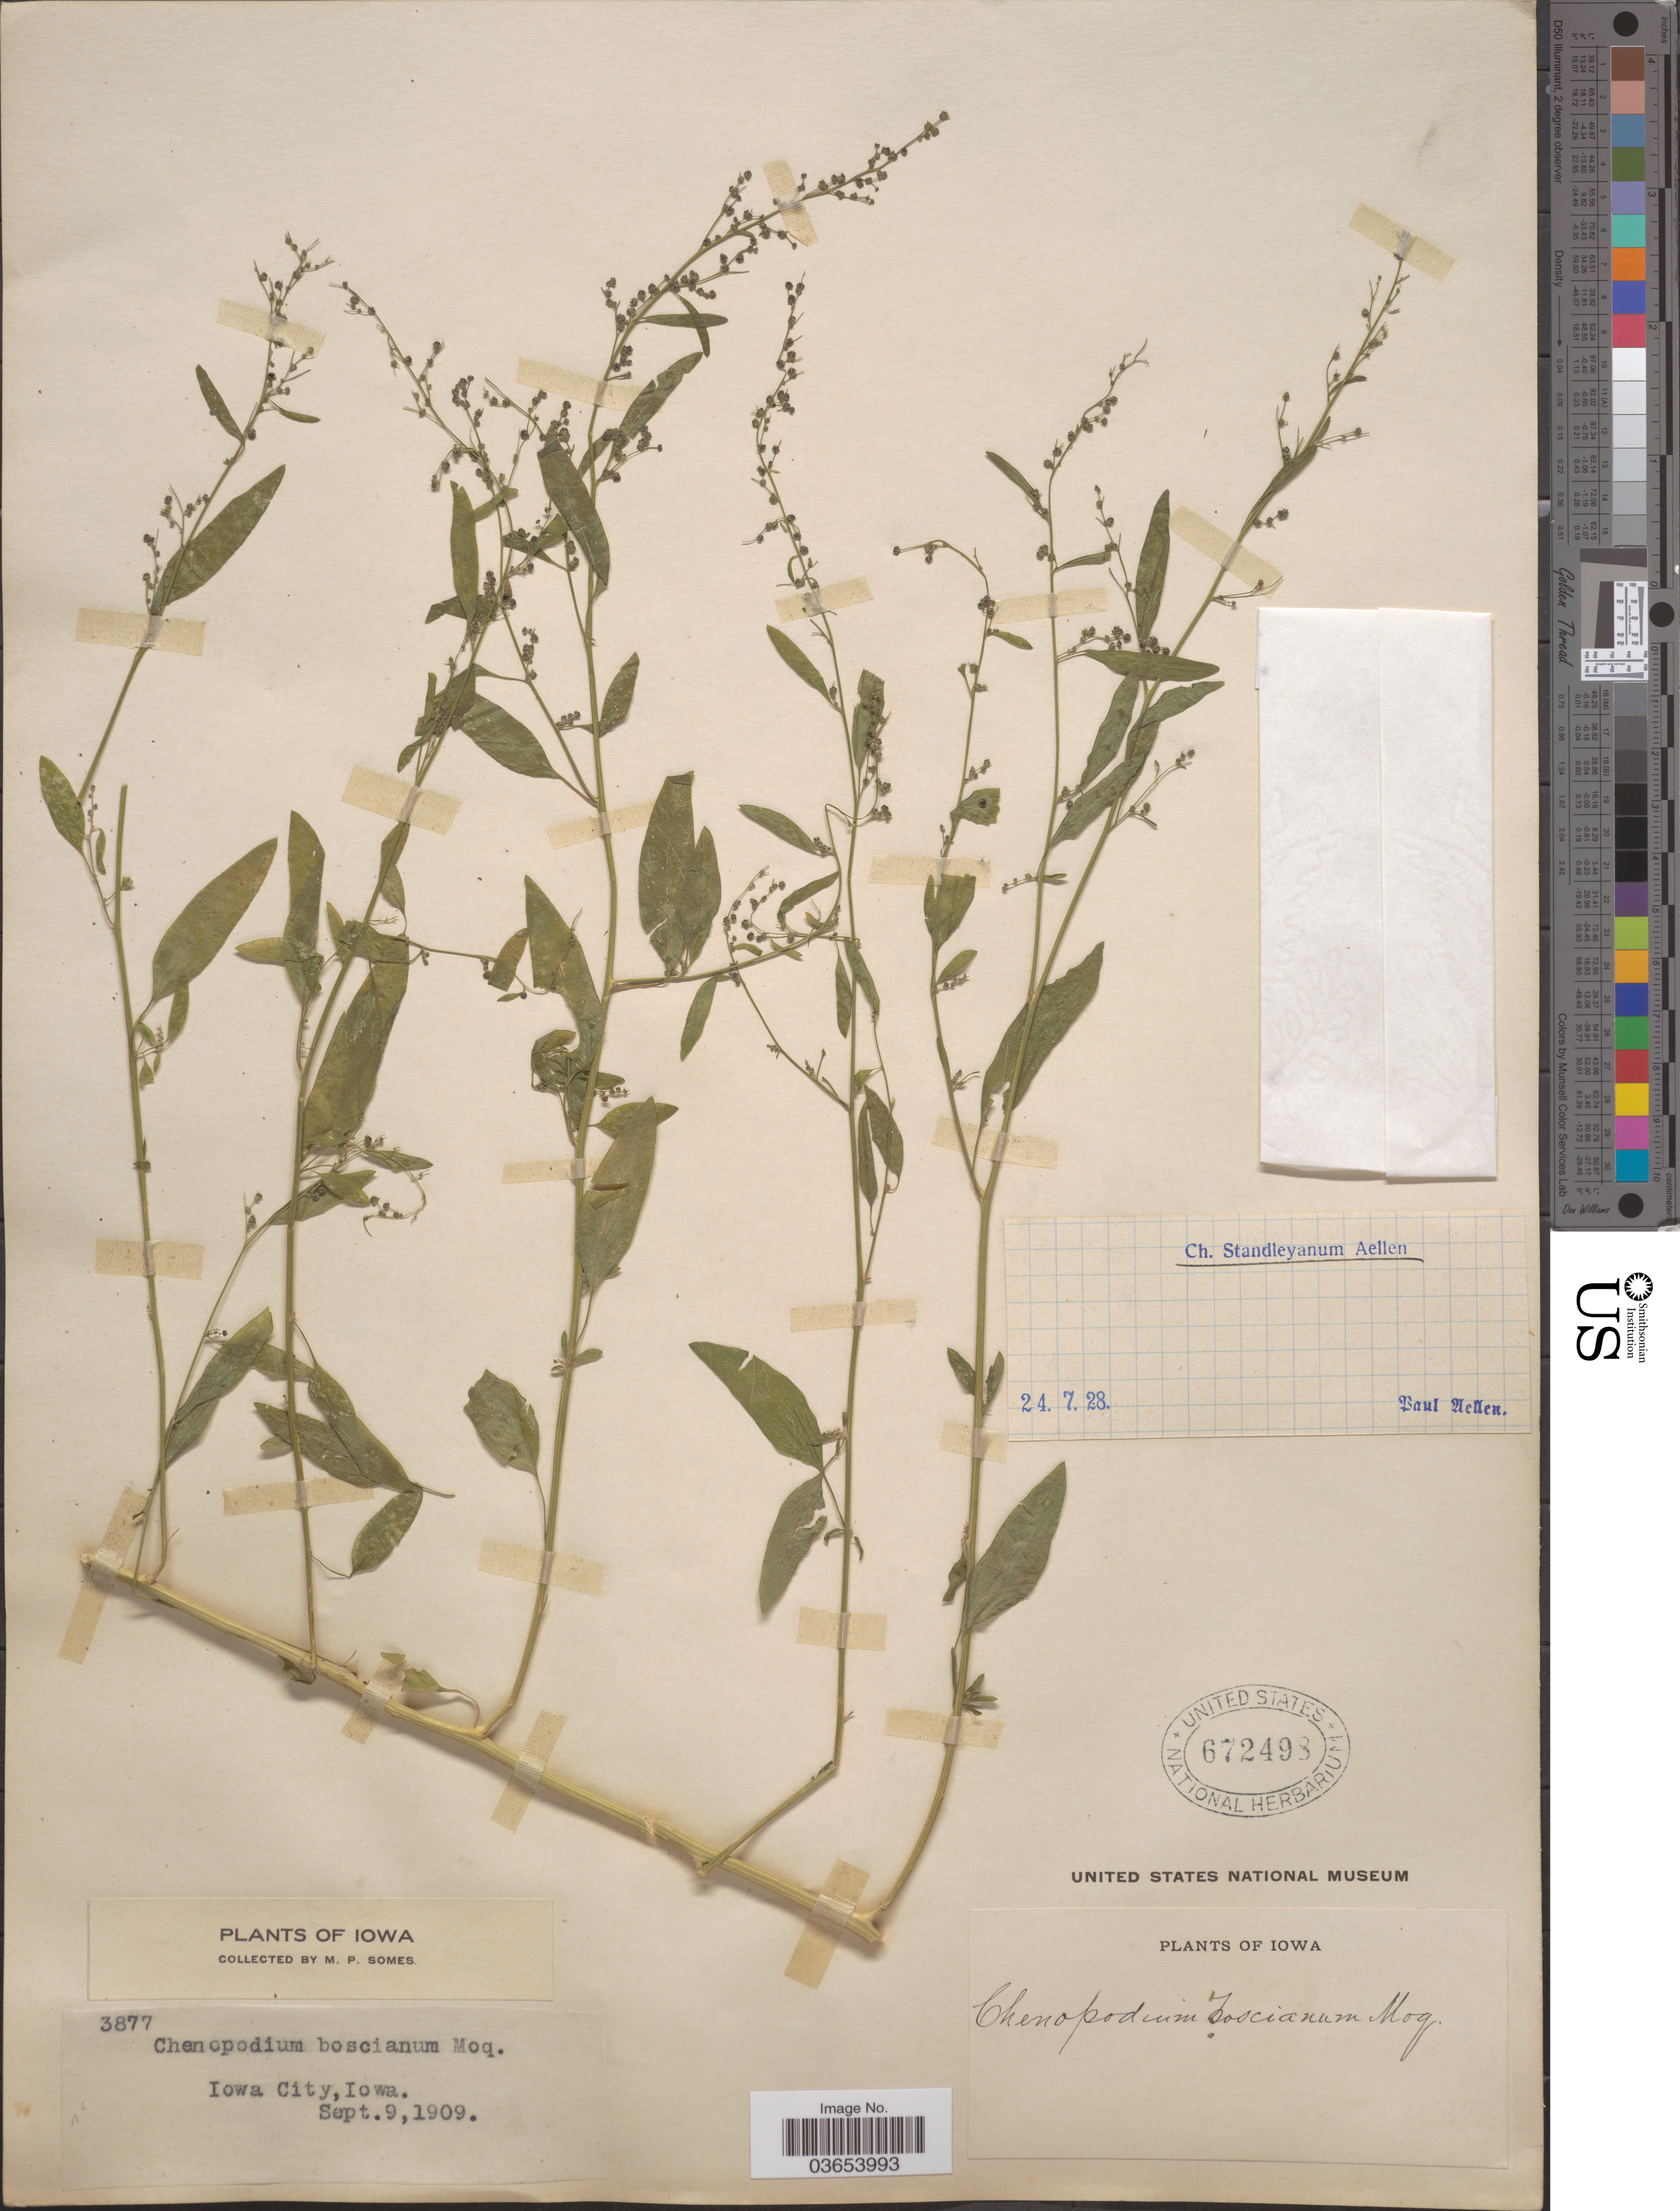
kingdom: Plantae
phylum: Tracheophyta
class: Magnoliopsida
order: Caryophyllales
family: Amaranthaceae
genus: Chenopodium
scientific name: Chenopodium standleyanum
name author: Aellen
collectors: M. Somes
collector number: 3877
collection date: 1909-09-09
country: United States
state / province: Iowa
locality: Iowa City.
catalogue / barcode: US 672498